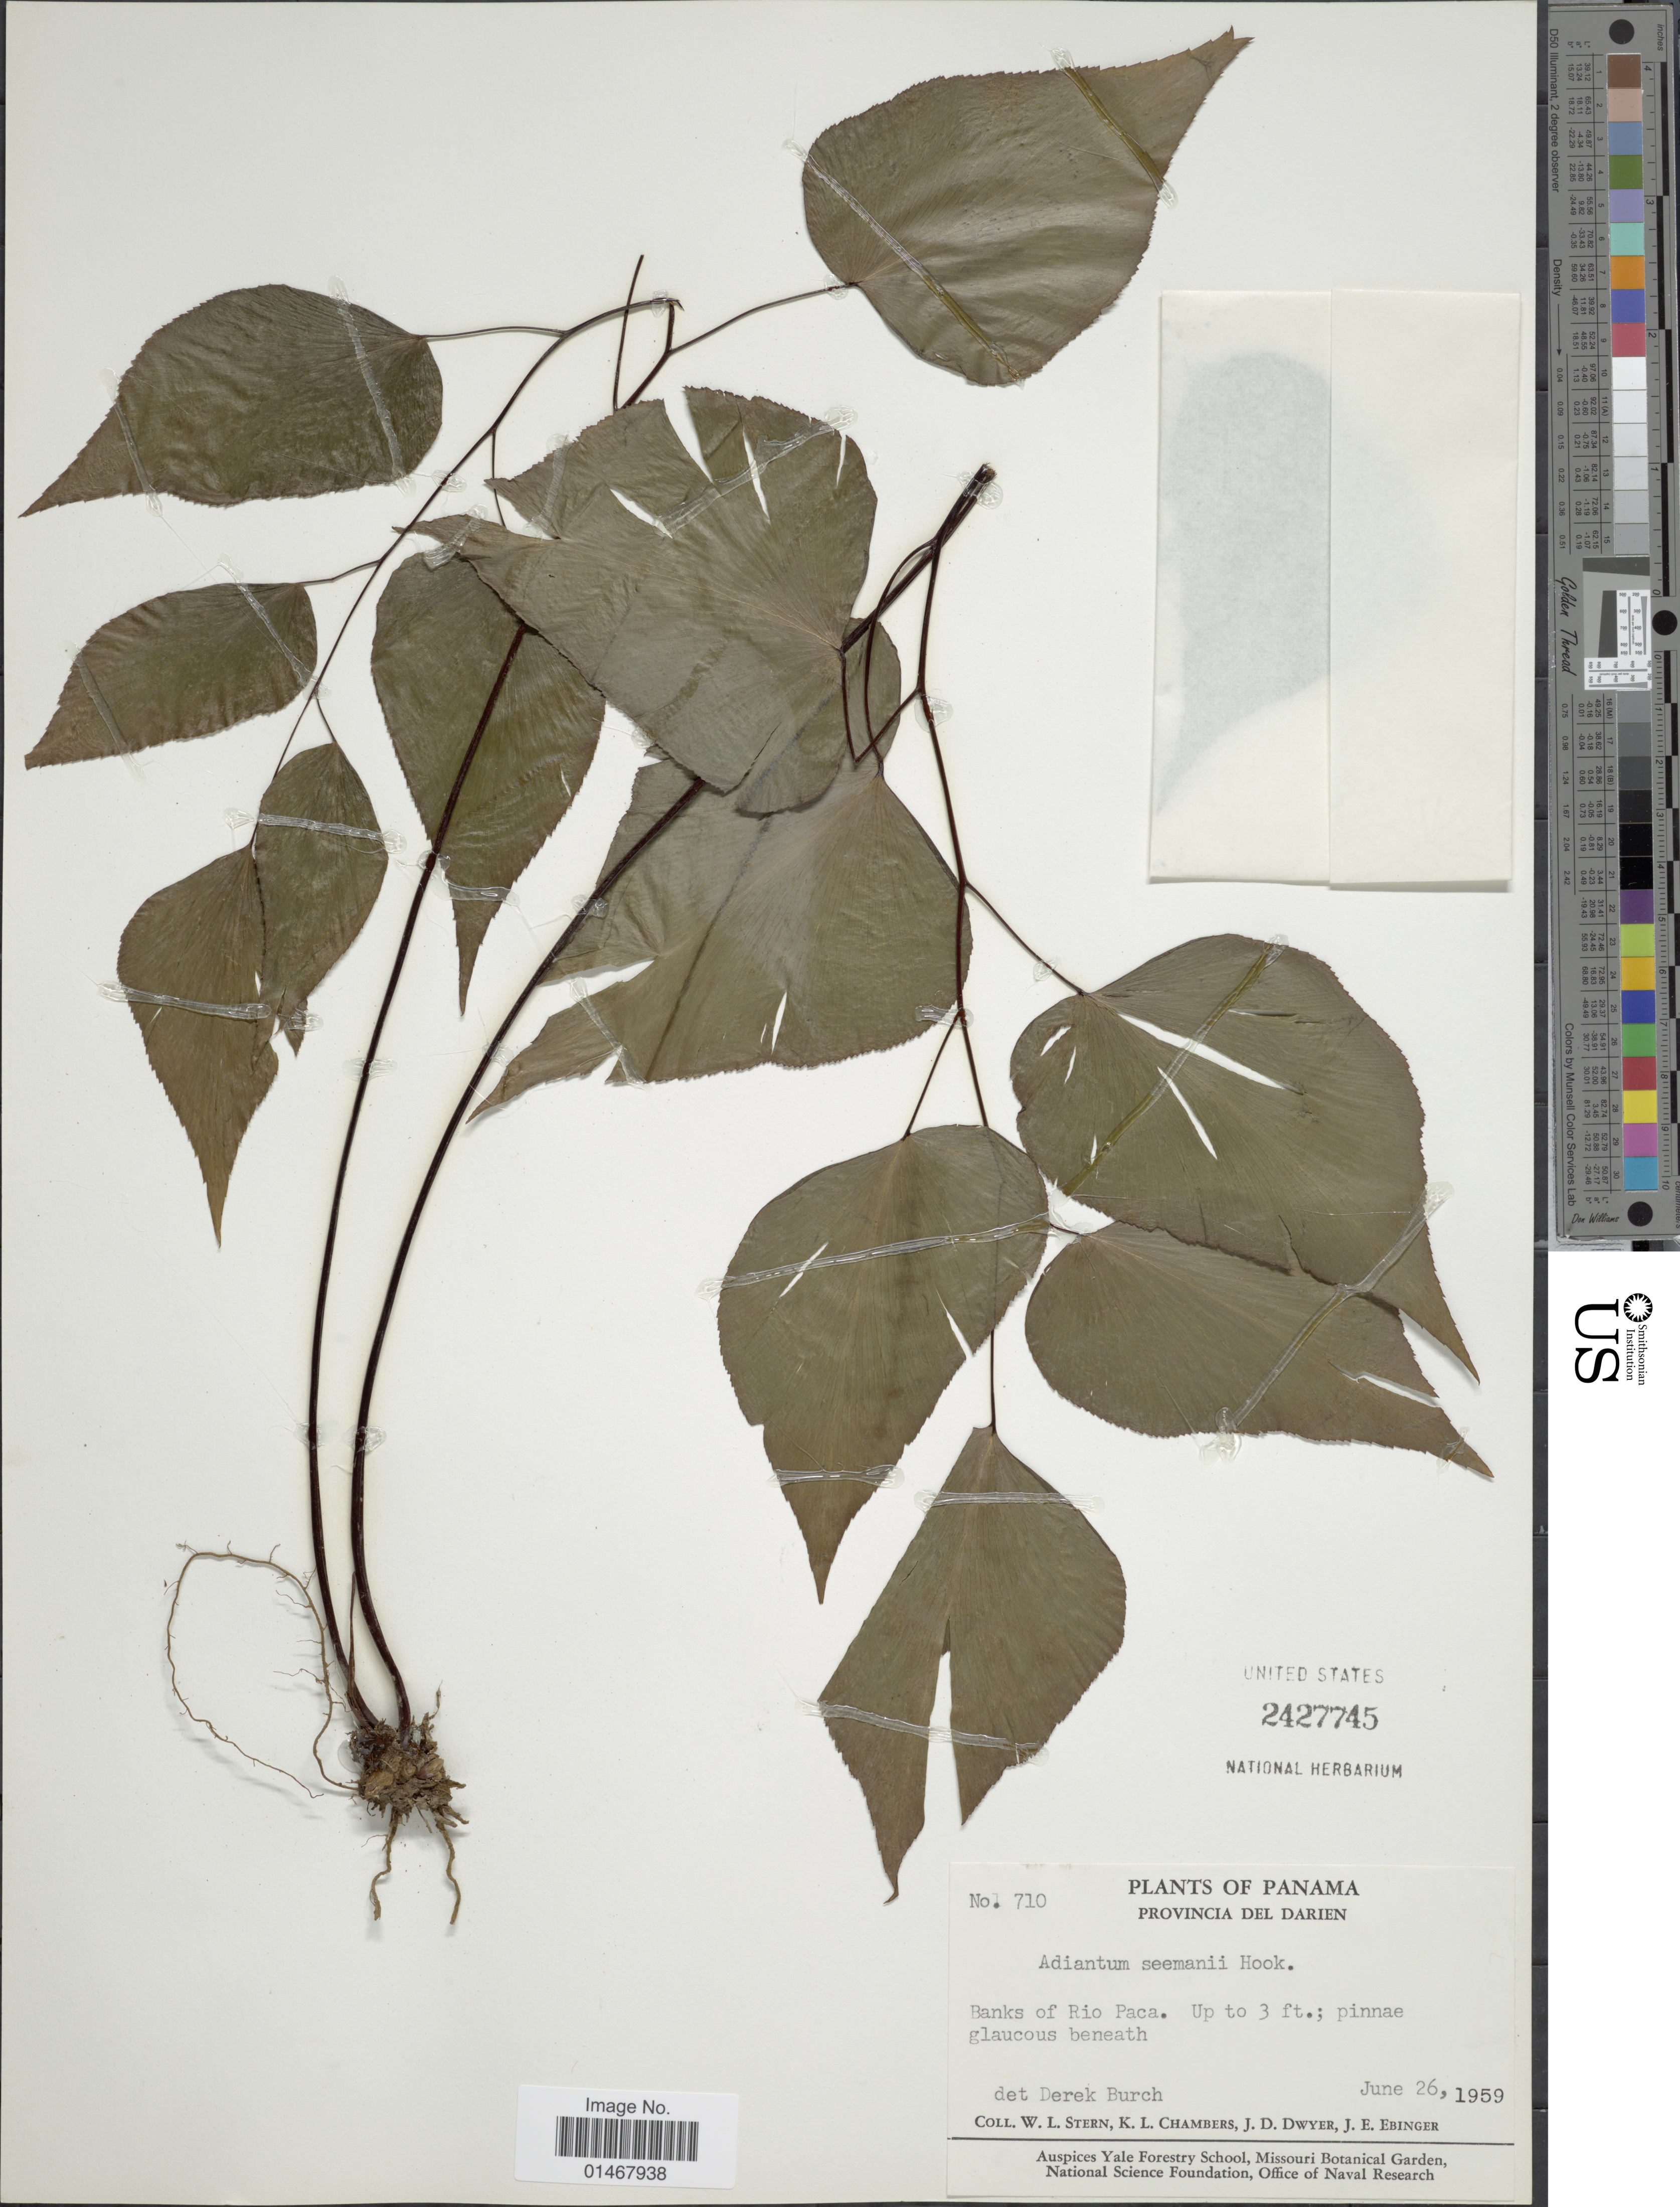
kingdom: Plantae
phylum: Tracheophyta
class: Polypodiopsida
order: Polypodiales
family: Pteridaceae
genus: Adiantum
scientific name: Adiantum seemannii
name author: Hook.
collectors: W. L. Stern, K. Chambers, J. D. Dwyer & J. Ebinger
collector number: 710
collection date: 1959-06-26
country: Panama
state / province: Darién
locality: Banks of Rio Paca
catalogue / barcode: US 2427745